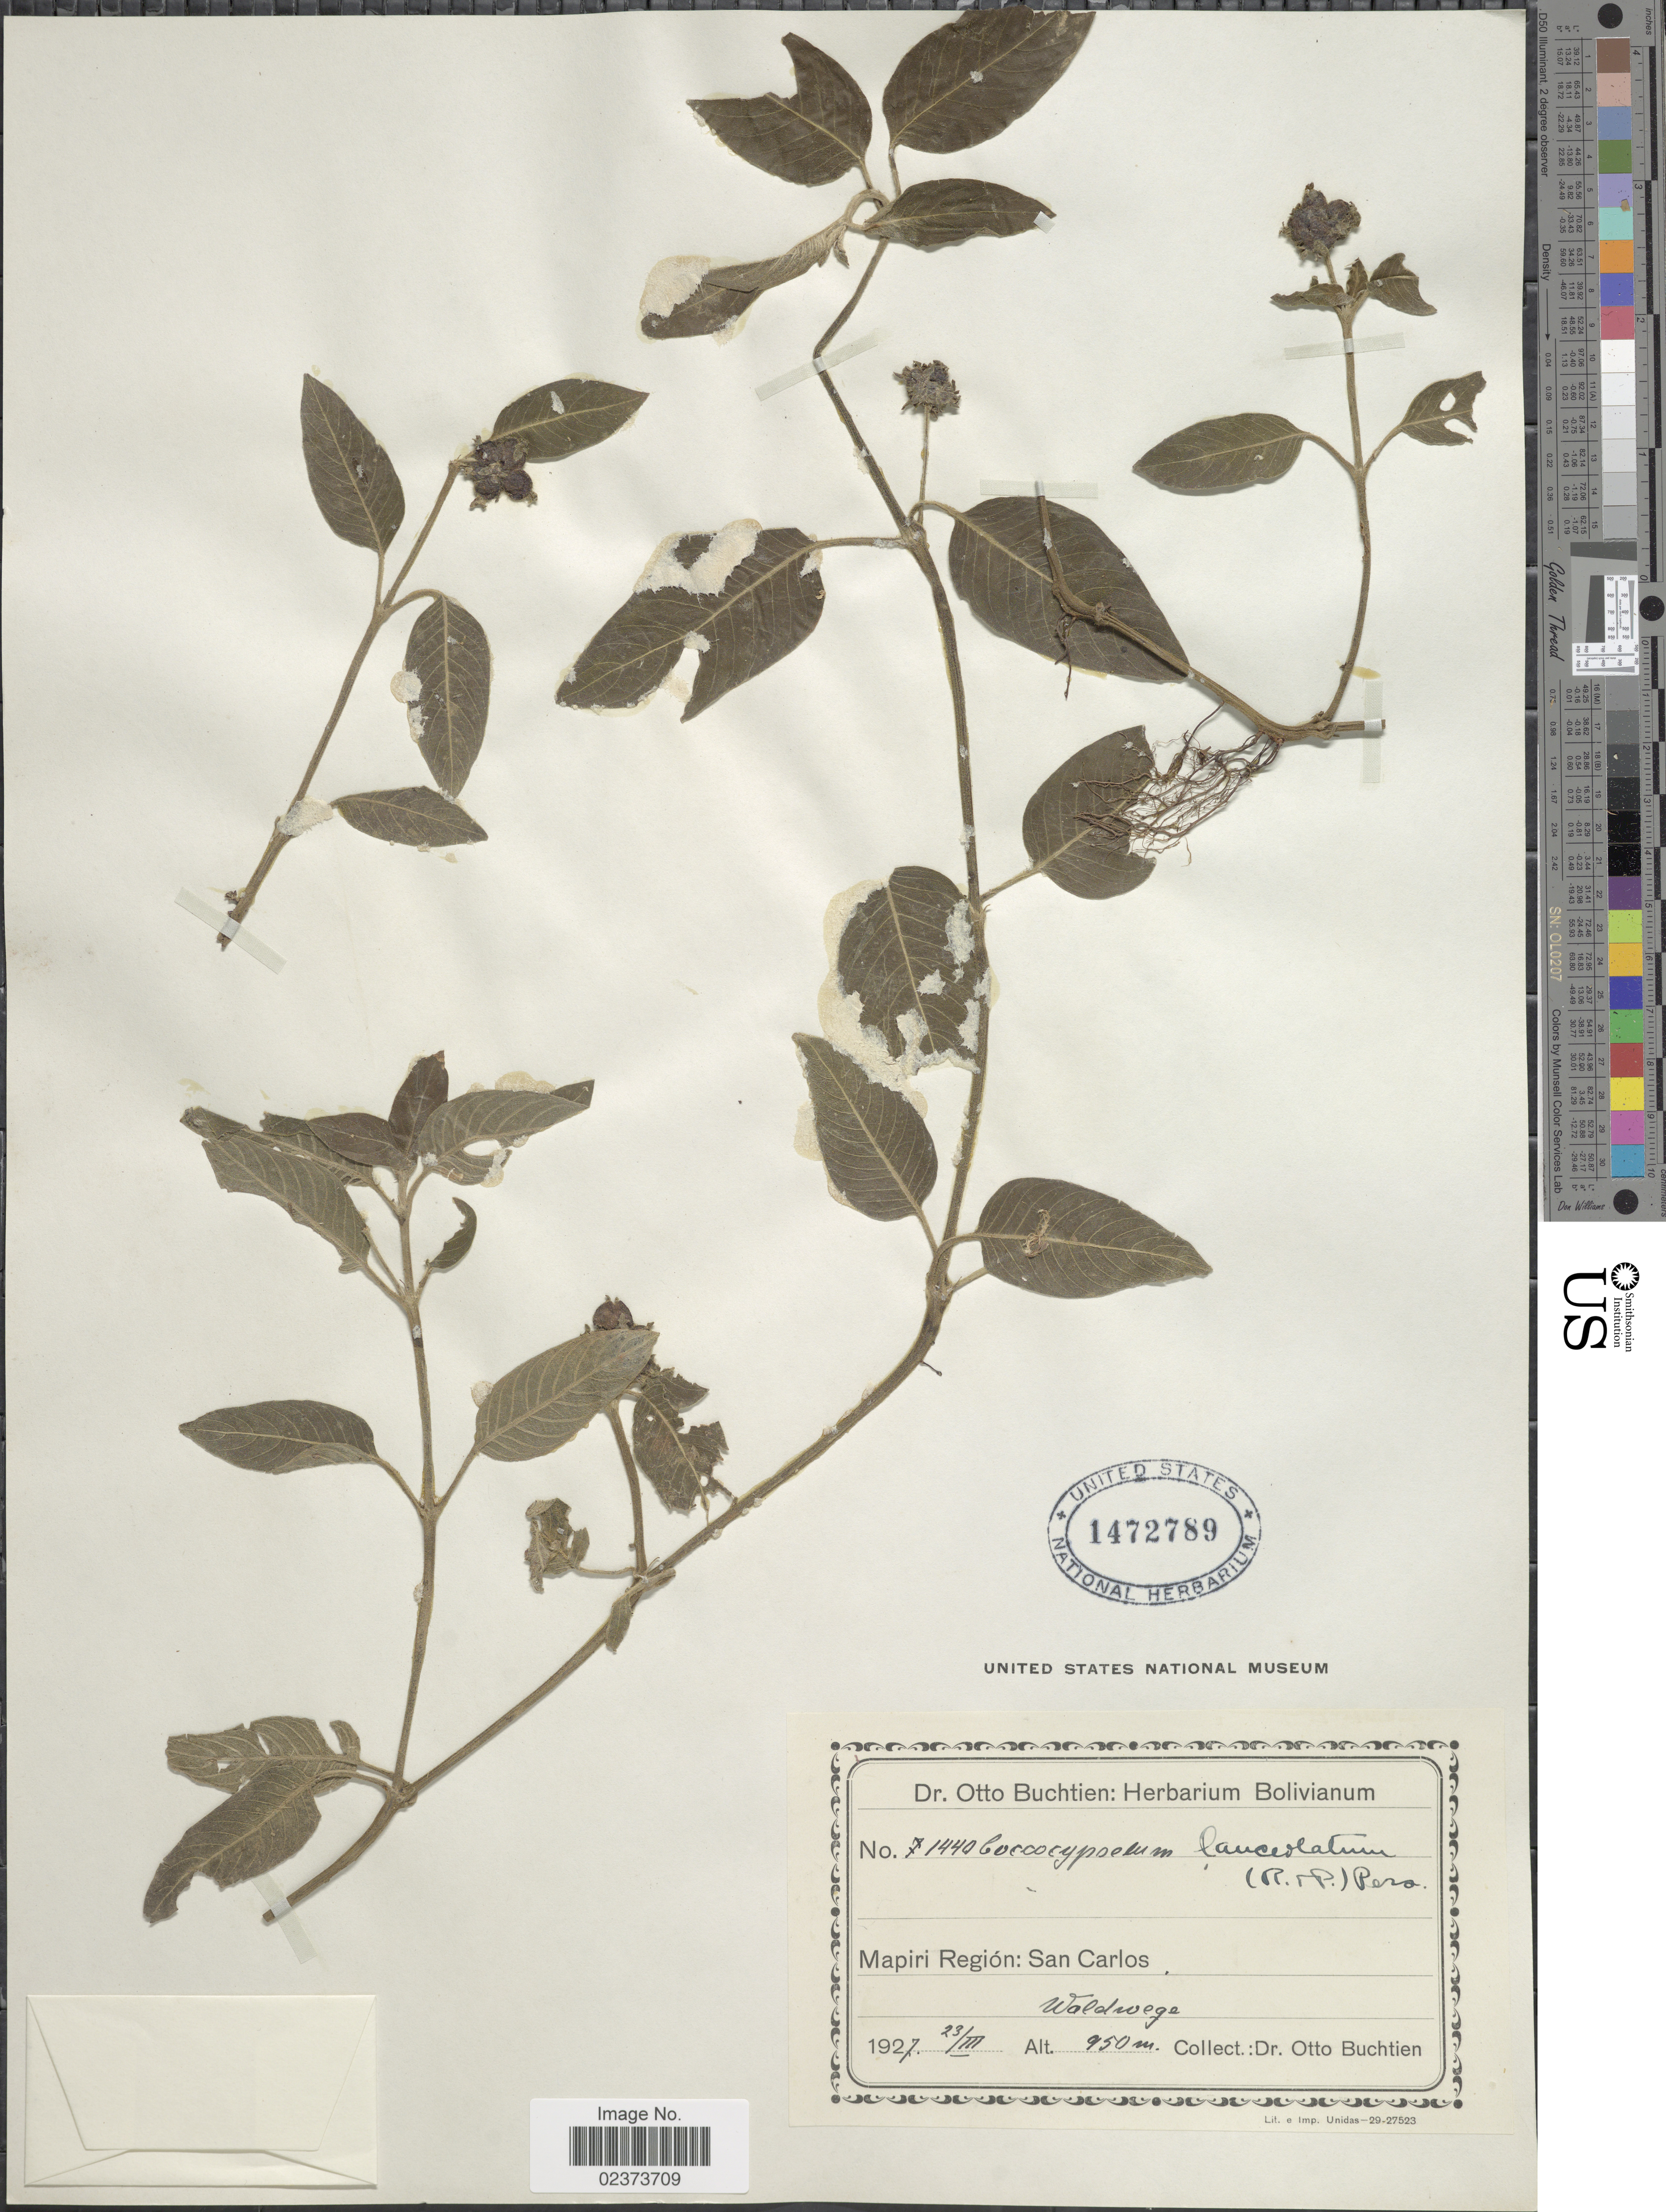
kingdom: Plantae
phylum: Tracheophyta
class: Magnoliopsida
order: Gentianales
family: Rubiaceae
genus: Coccocypselum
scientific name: Coccocypselum lanceolatum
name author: (Ruiz & Pav.) Pers.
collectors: O. Buchtien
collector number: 71440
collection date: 1927-03-23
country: Bolivia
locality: Mapiri Región: San Carlos Waldwege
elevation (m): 950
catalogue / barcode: US 1472789